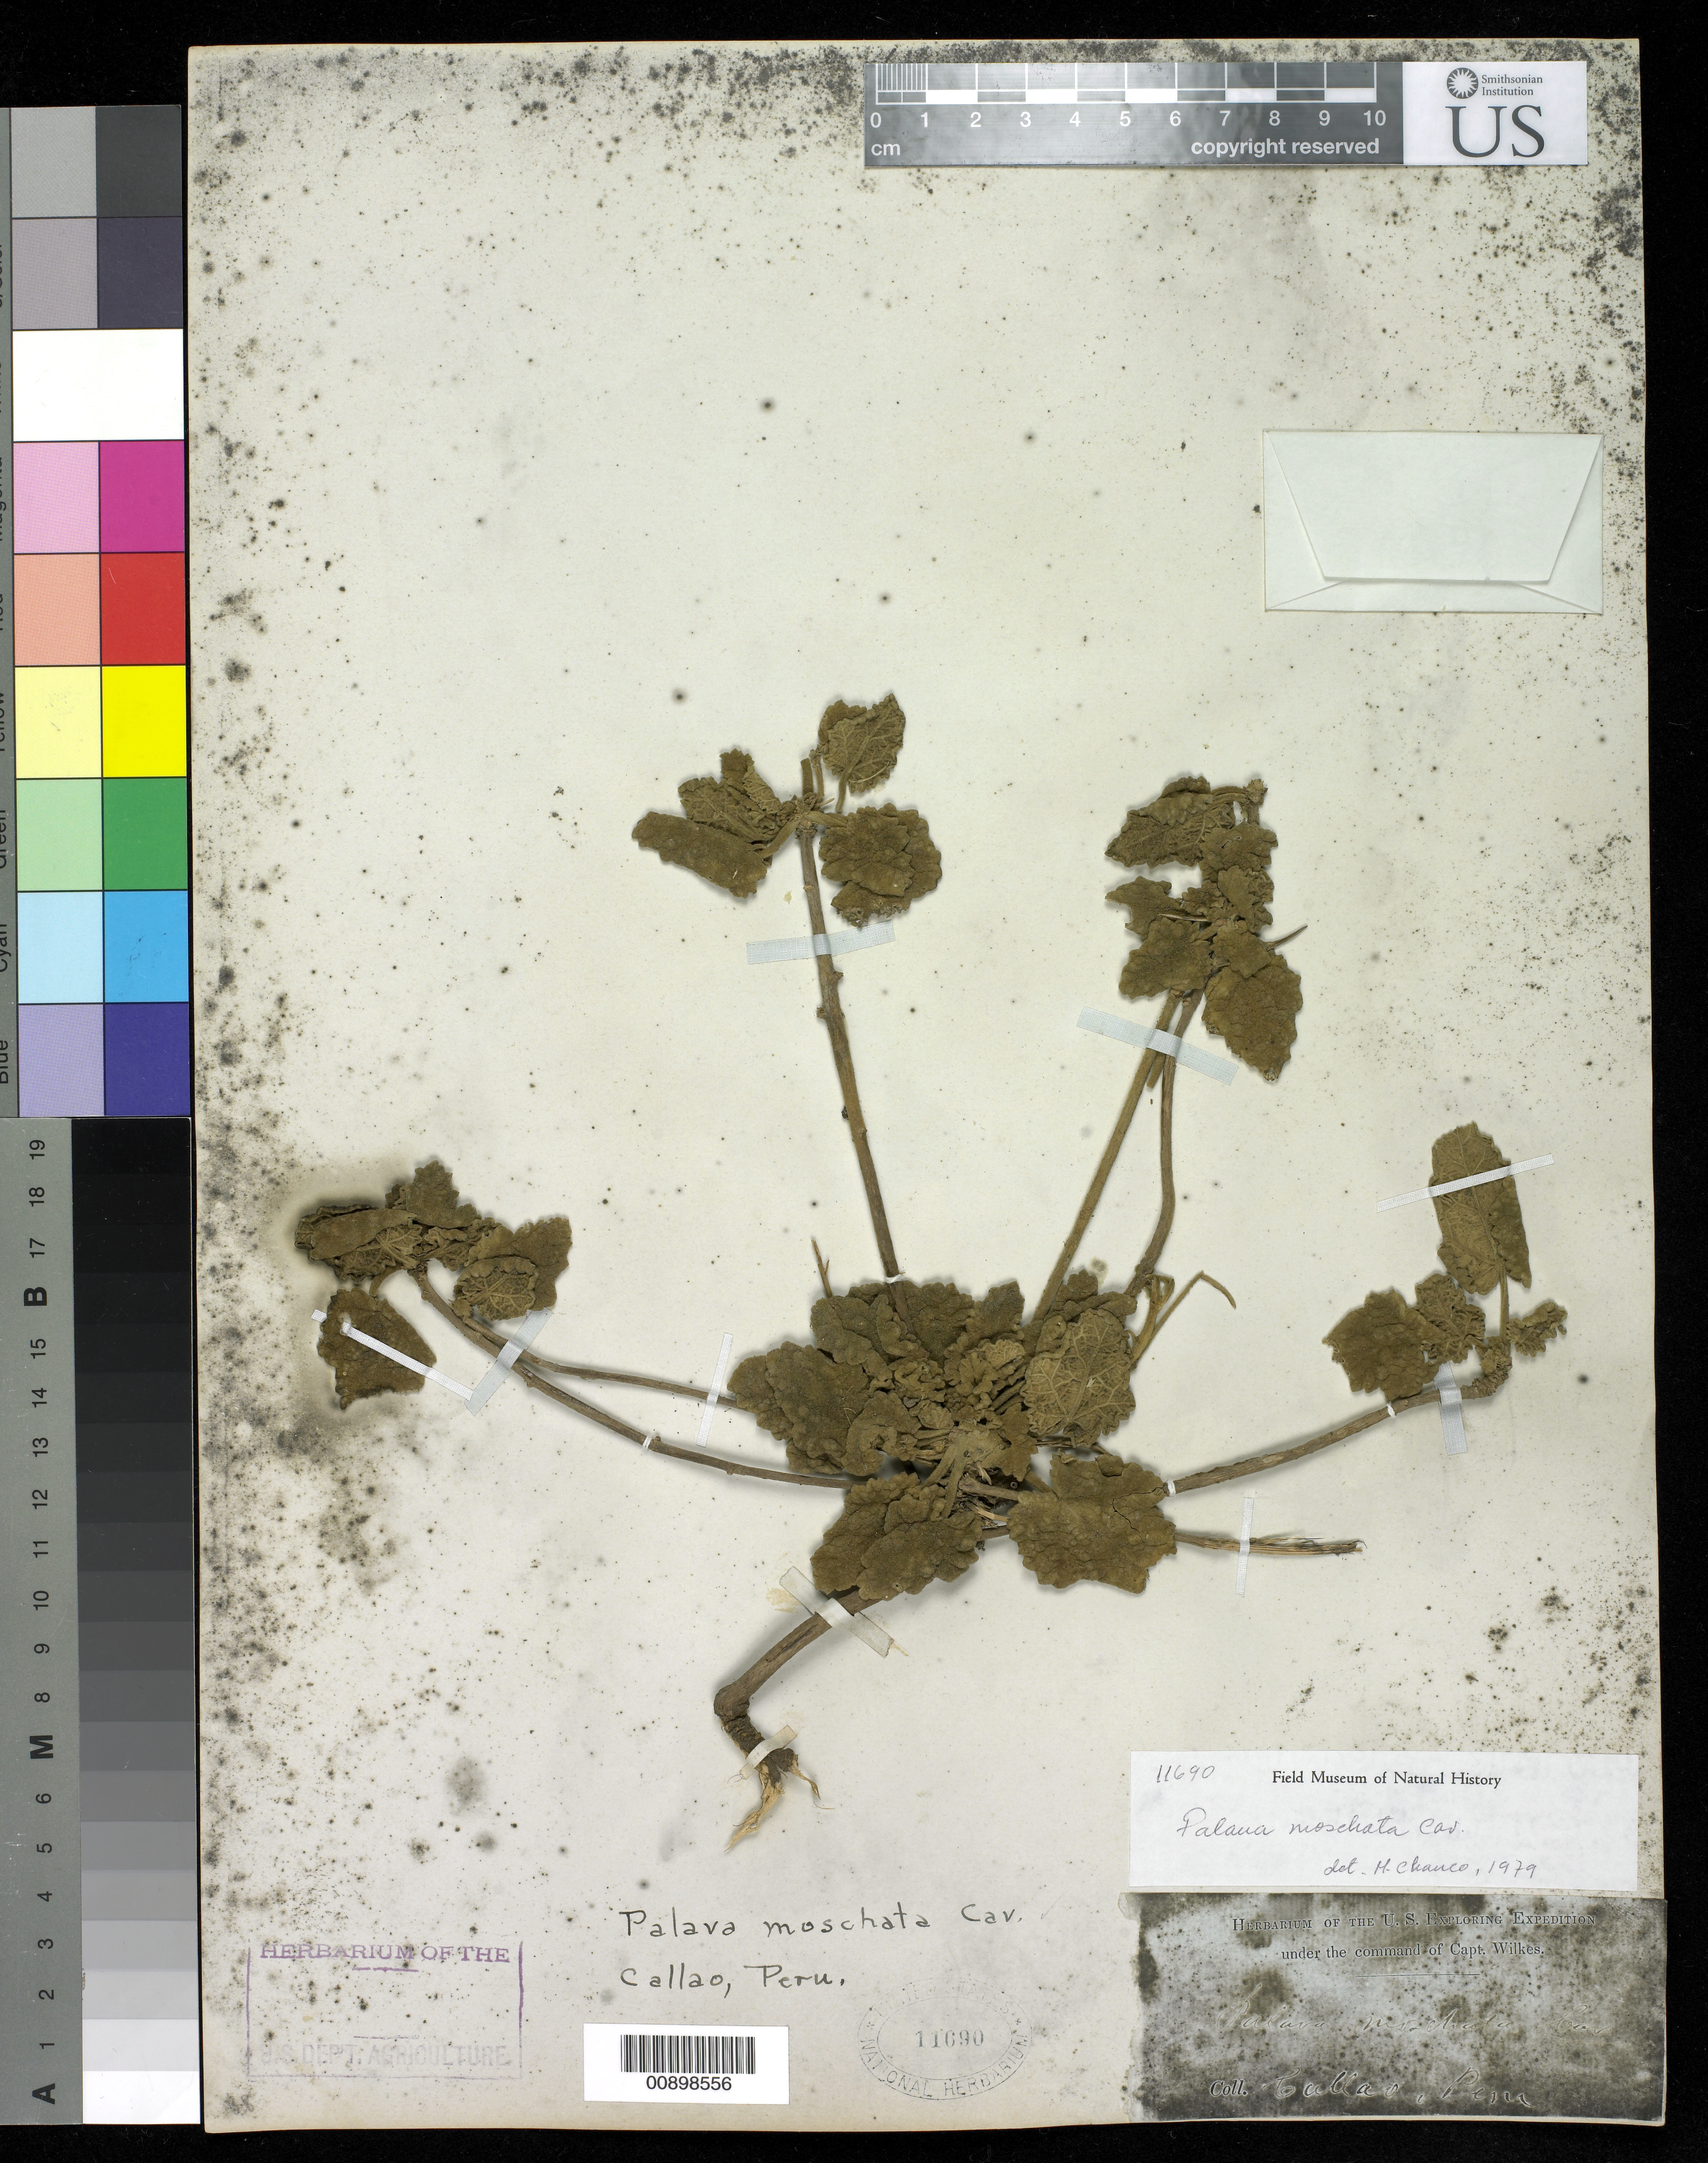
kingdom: Plantae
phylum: Tracheophyta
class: Magnoliopsida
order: Malvales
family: Malvaceae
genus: Palaua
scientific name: Palaua moschata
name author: Cav.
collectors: Wilkes Explor. Exped.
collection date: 1838/1842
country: Peru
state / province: Callao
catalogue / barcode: US 11690